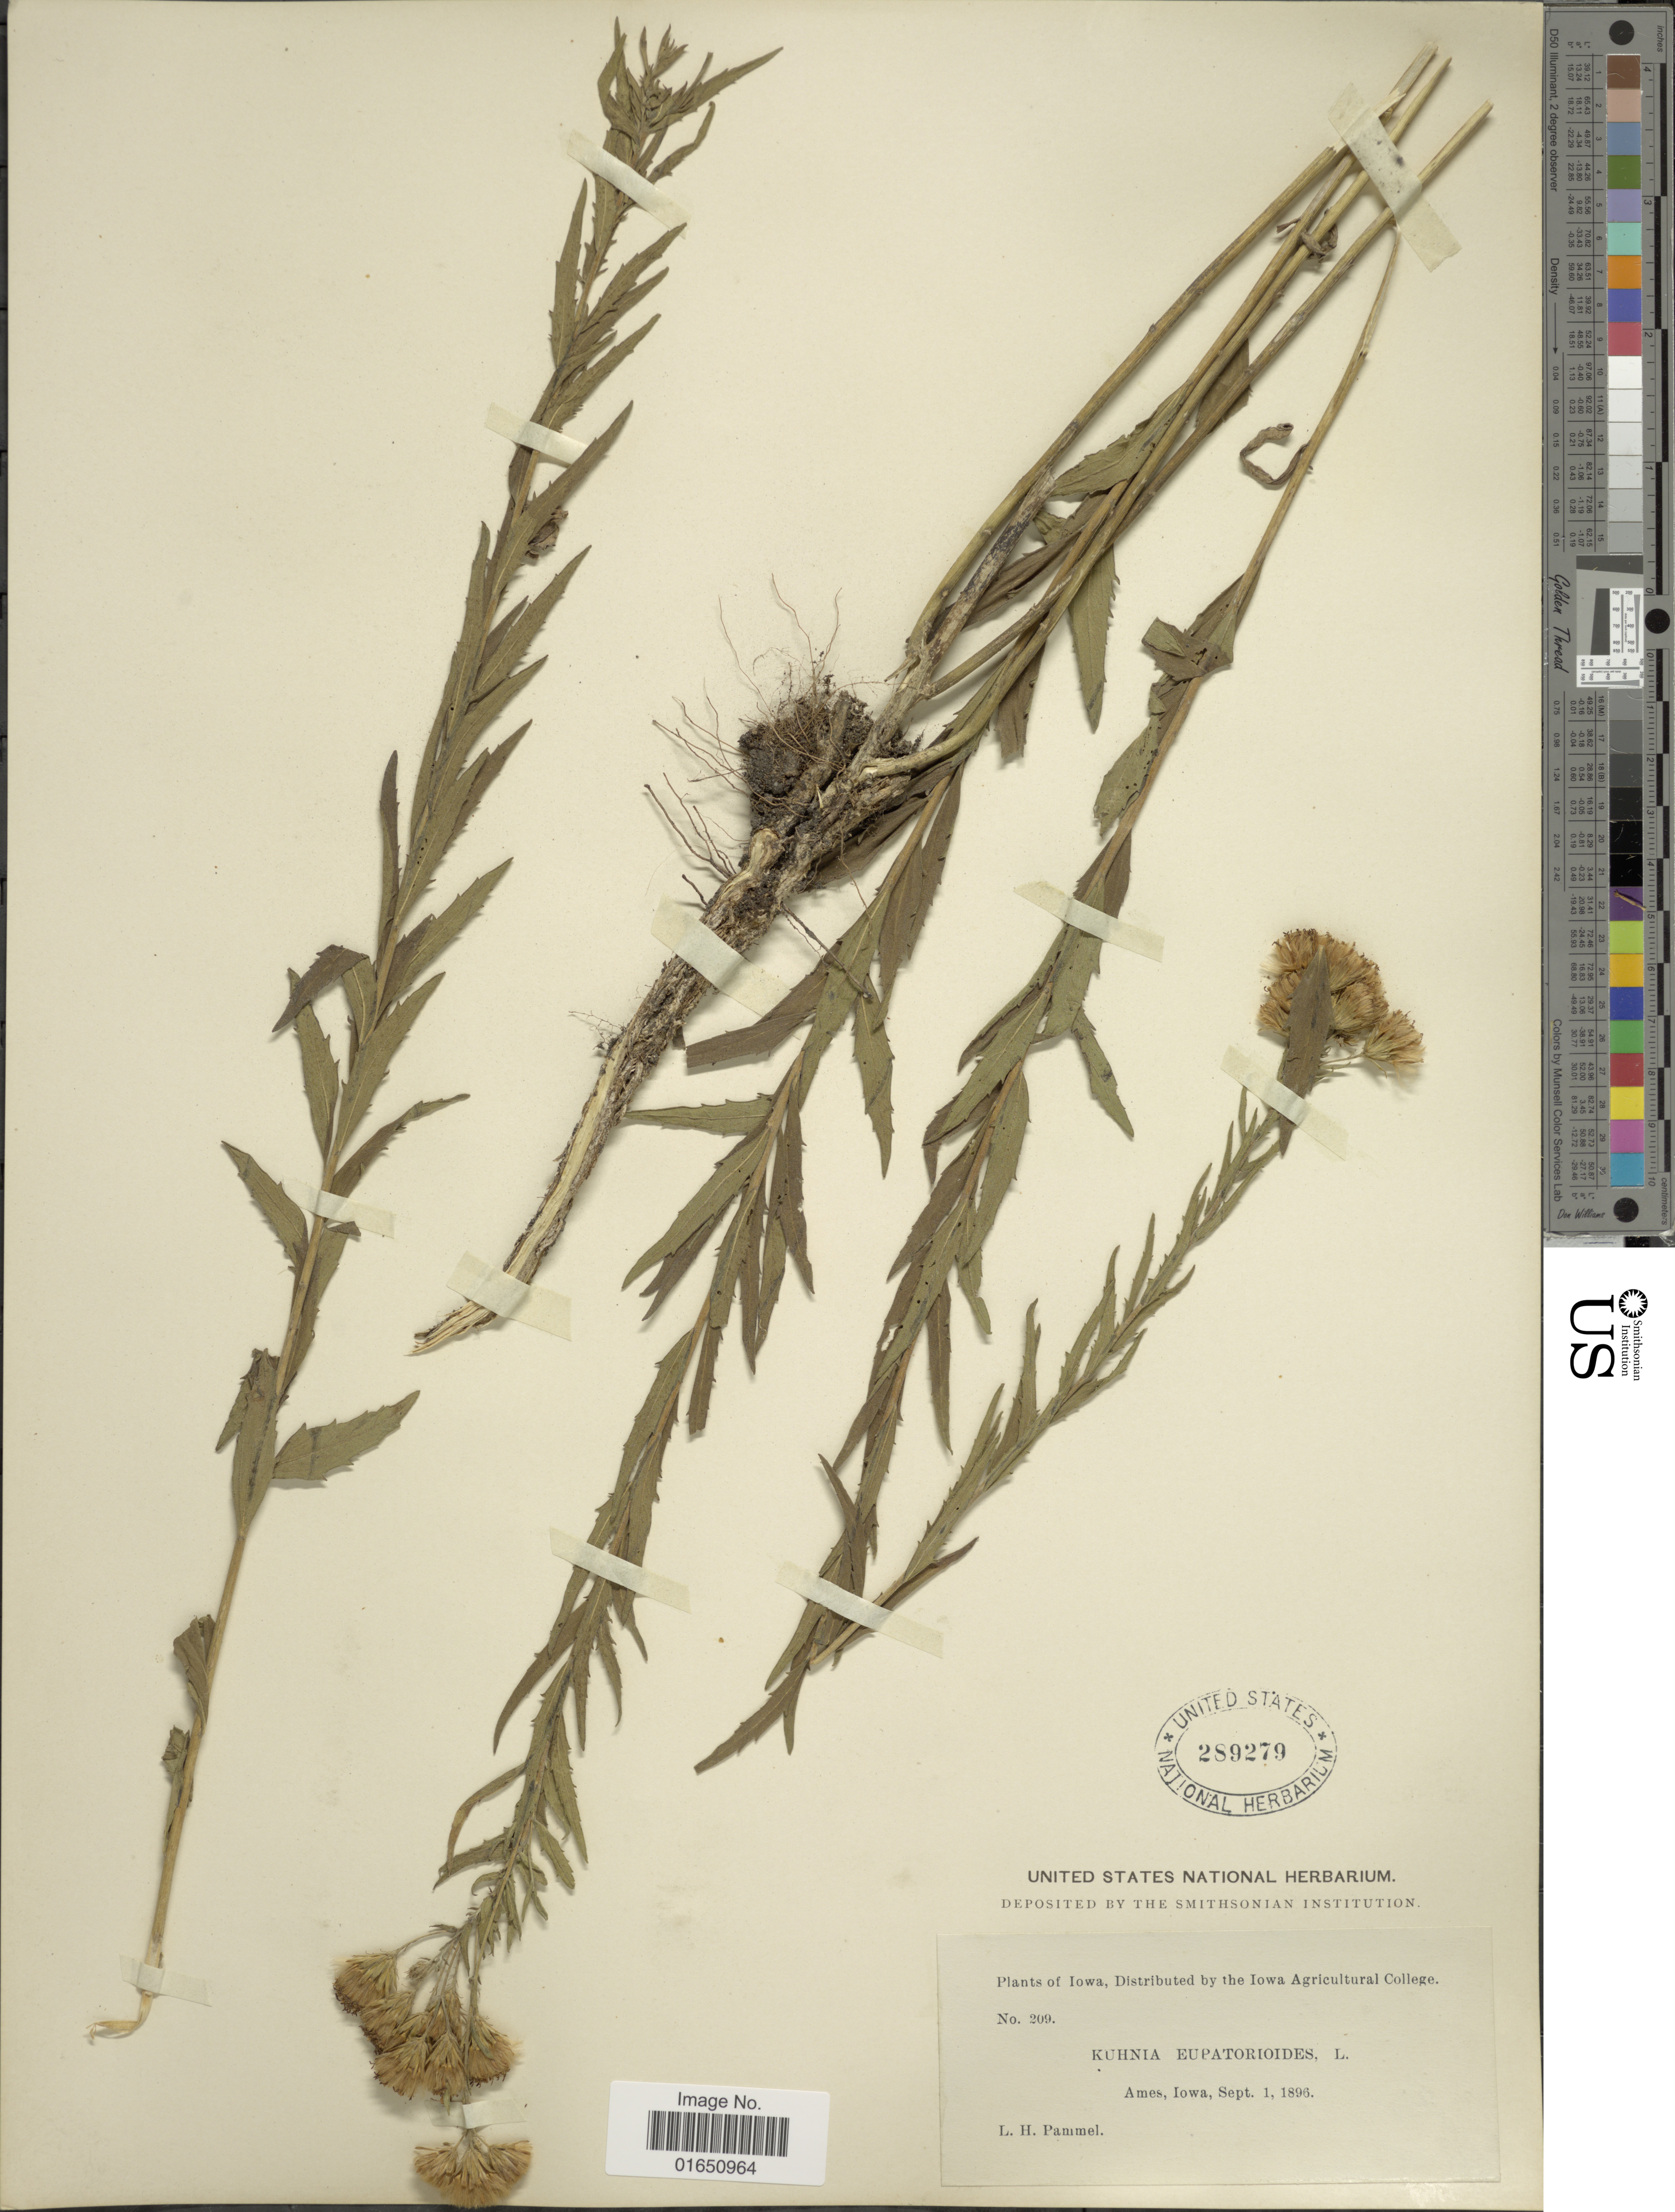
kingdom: Plantae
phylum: Tracheophyta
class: Magnoliopsida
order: Asterales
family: Asteraceae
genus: Brickellia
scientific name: Brickellia eupatorioides var. corymbulosa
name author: (Torr. & A. Gray) Shinners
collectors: L. Pammel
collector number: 209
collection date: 1896-09-01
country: United States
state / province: Iowa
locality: Ames, Iowa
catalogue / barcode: US 289279